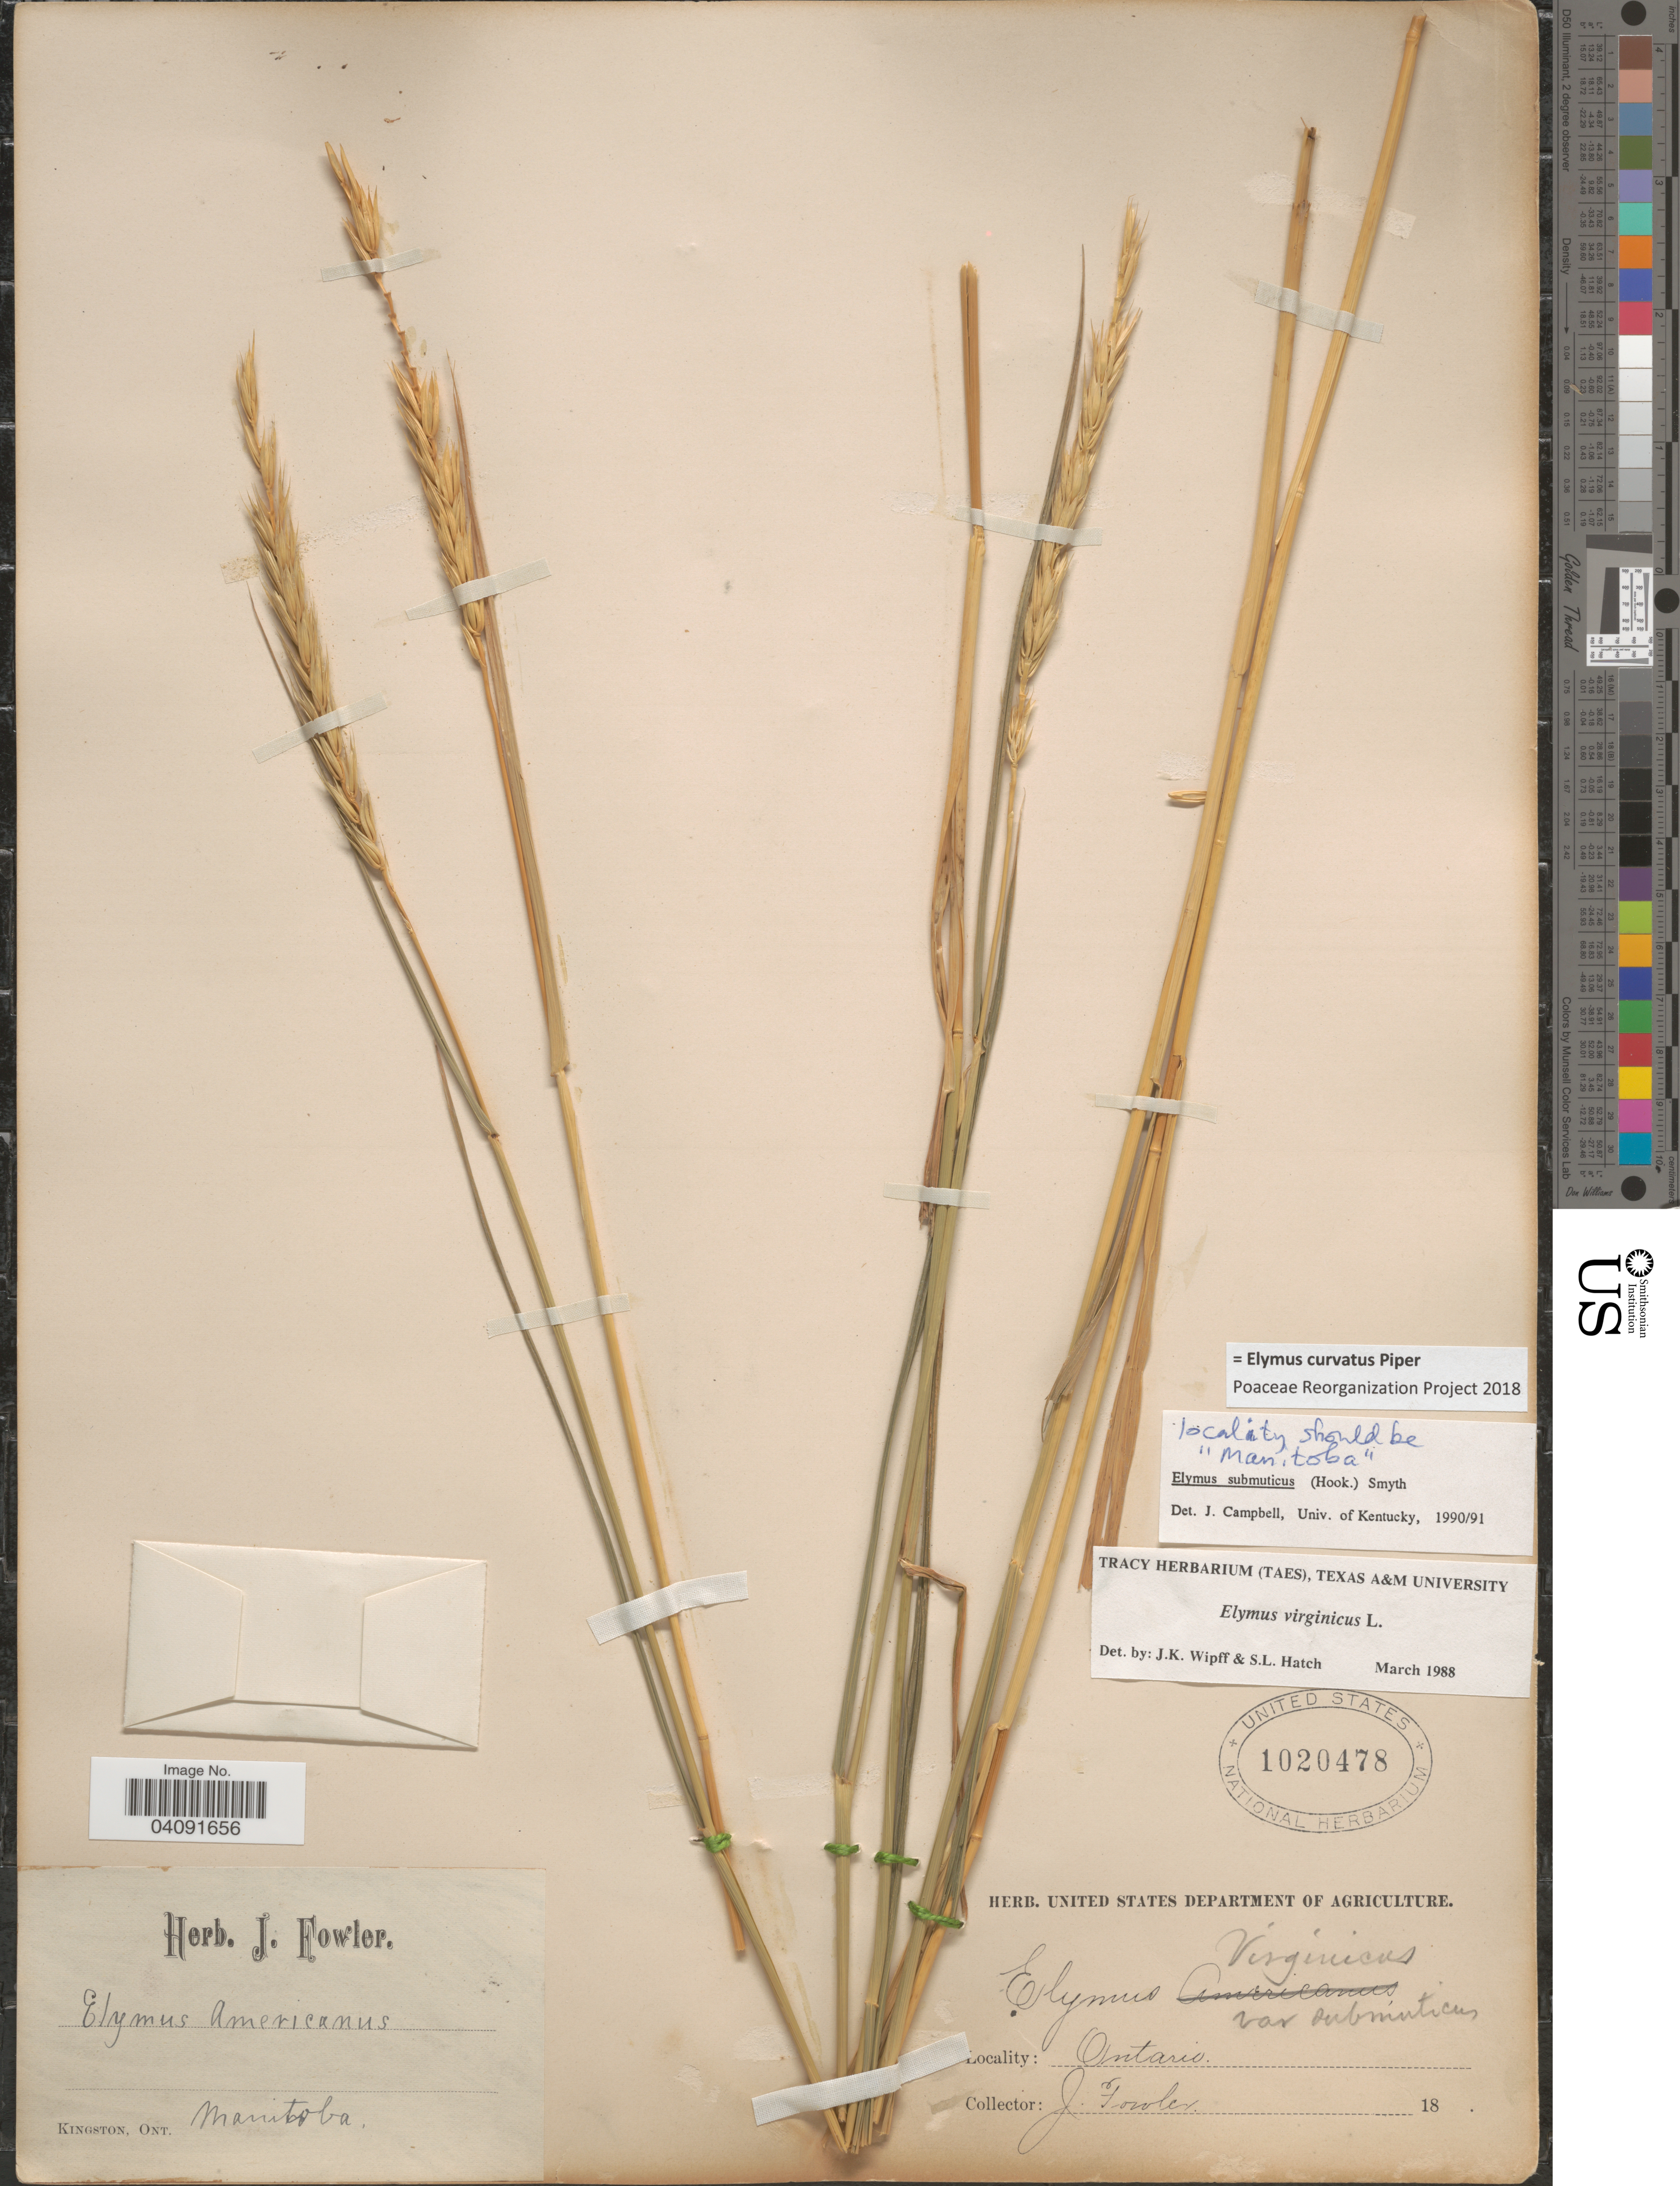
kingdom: Plantae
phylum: Tracheophyta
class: Liliopsida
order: Poales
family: Poaceae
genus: Elymus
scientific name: Elymus curvatus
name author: Piper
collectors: J. Fowler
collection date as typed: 18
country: Canada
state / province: Manitoba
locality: Ontario. Manitoba.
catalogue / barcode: US 1020478